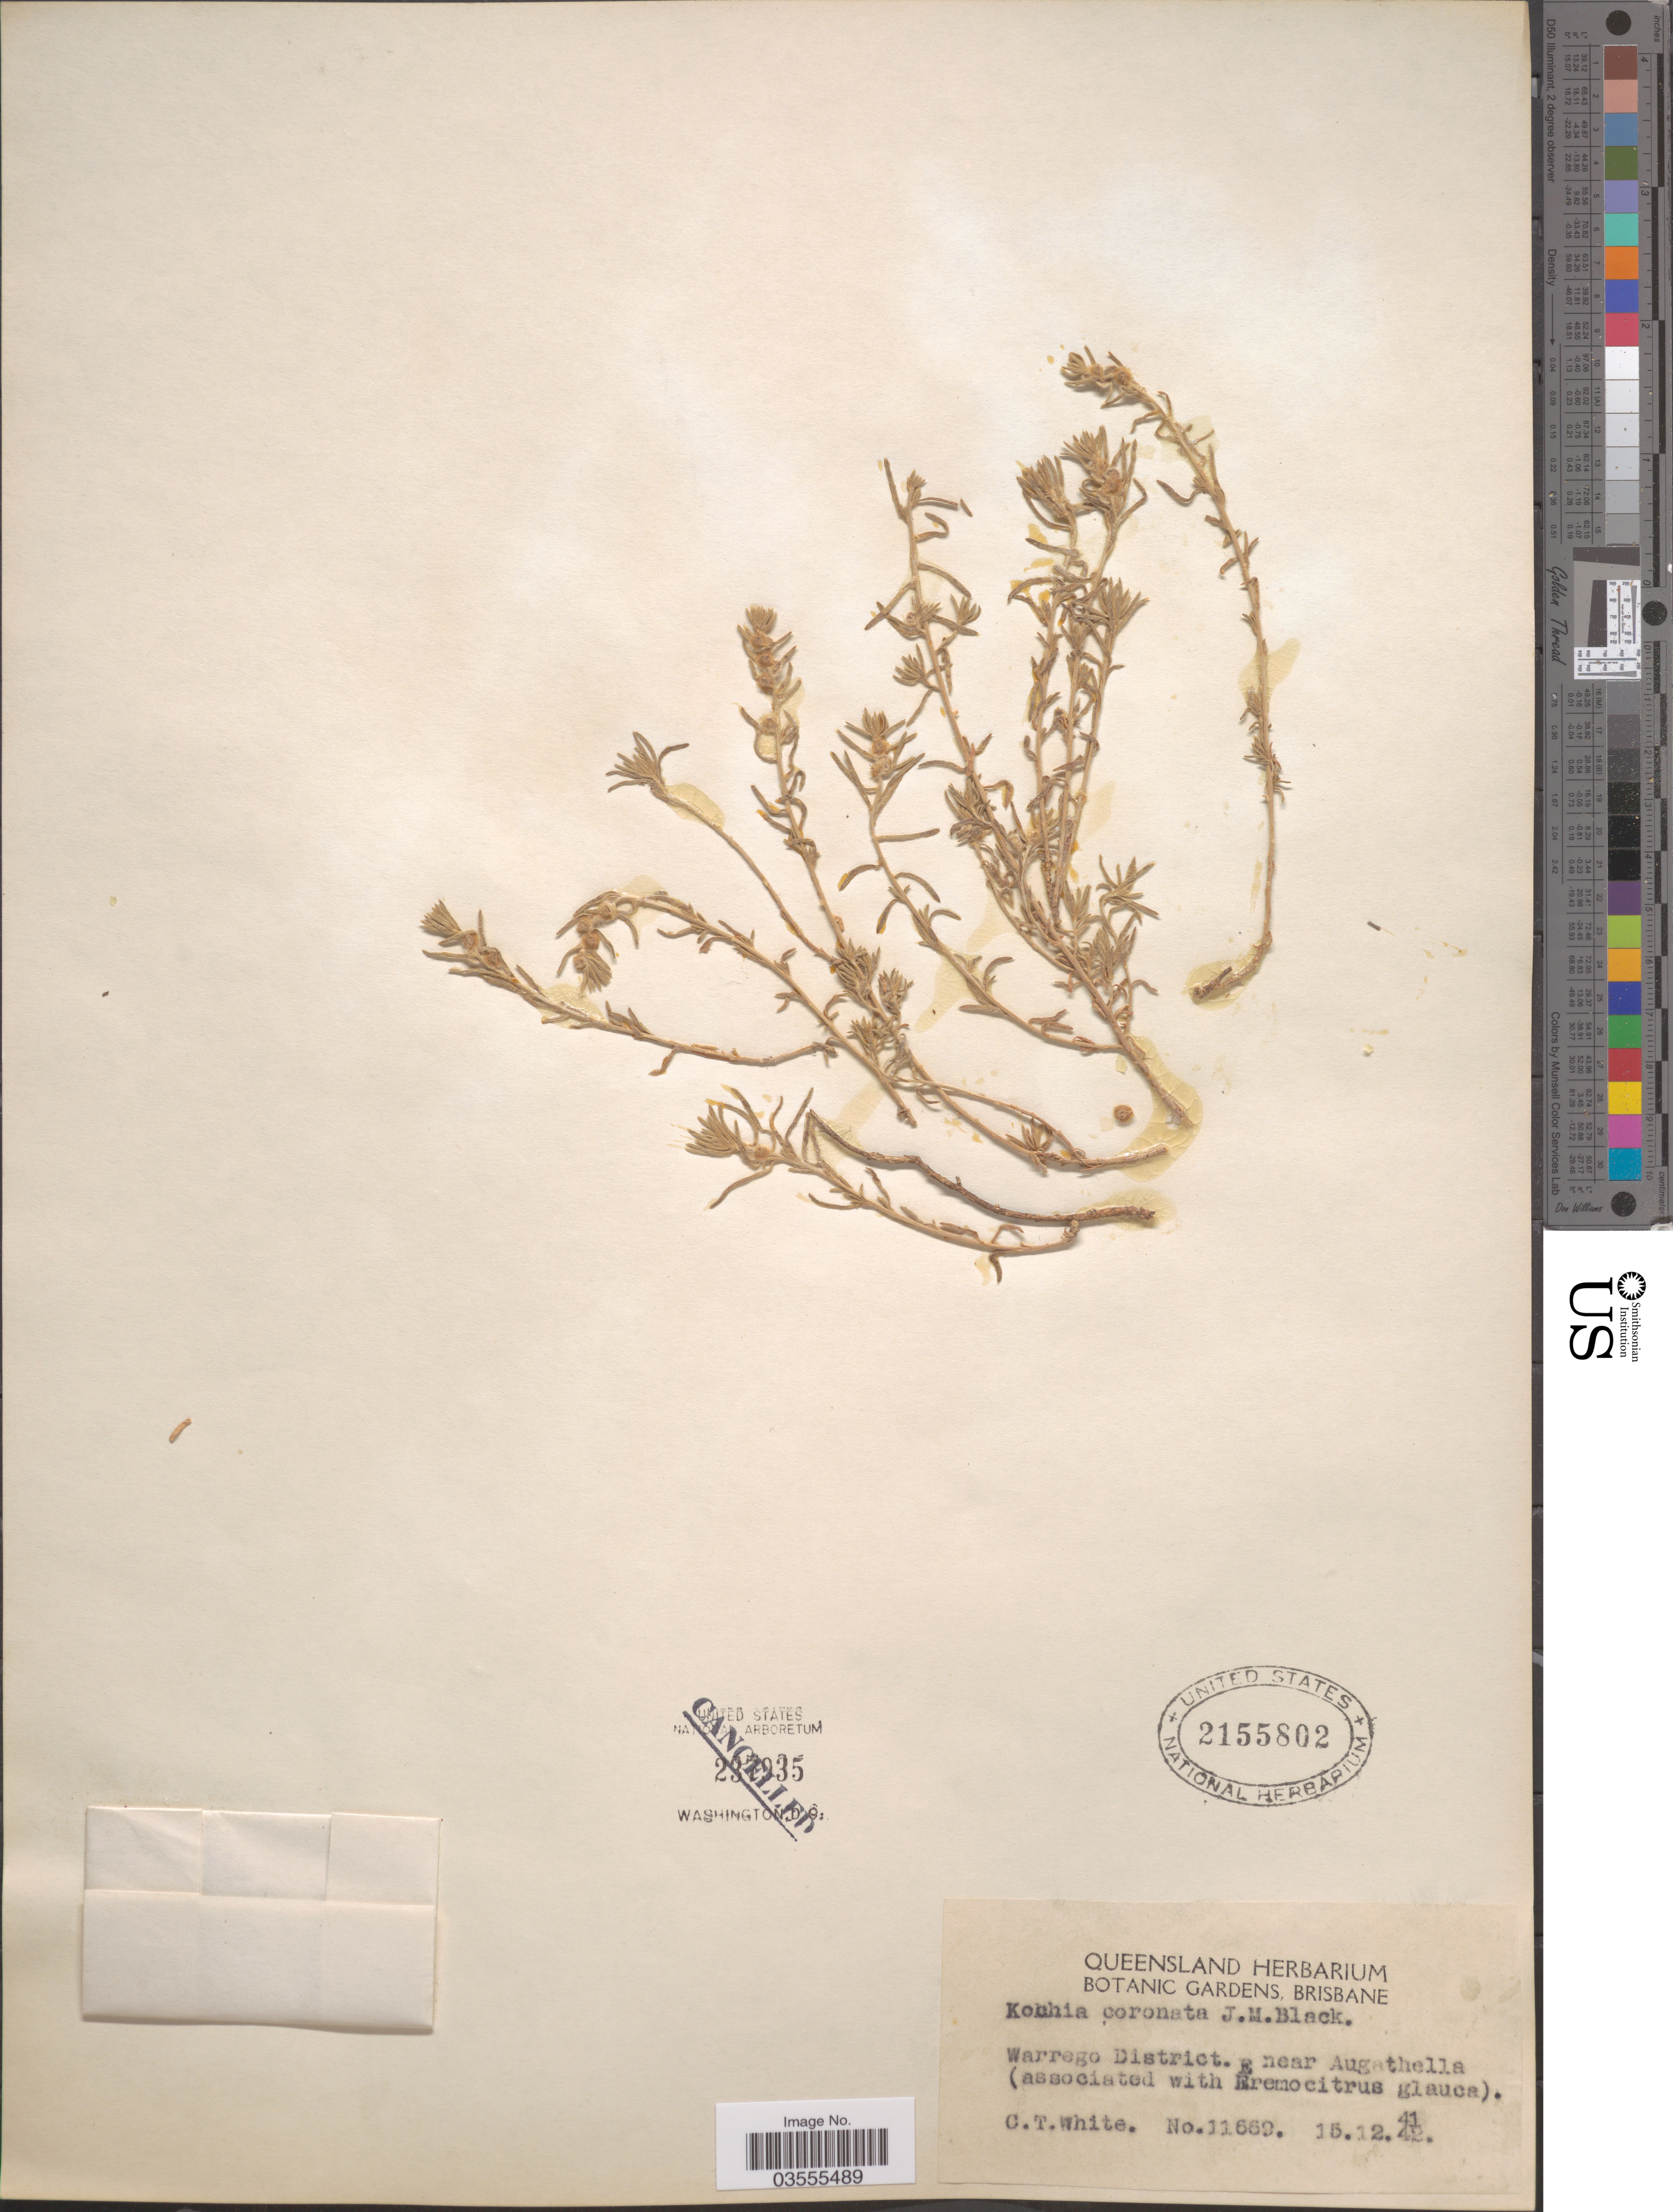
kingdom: Plantae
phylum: Tracheophyta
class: Magnoliopsida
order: Caryophyllales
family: Amaranthaceae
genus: Maireana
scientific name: Maireana coronata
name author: (J.M. Black) Paul G. Wilson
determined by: Strong, Mark T., (BOT), Smithsonian Institution - National Museum of Natural History (UNITED STATES)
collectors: C. T. White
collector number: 11669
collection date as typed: Transcribed d/m/y: 15/12/41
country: Australia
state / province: Queensland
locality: Warrego District. E near Augathella.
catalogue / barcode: US 2155802